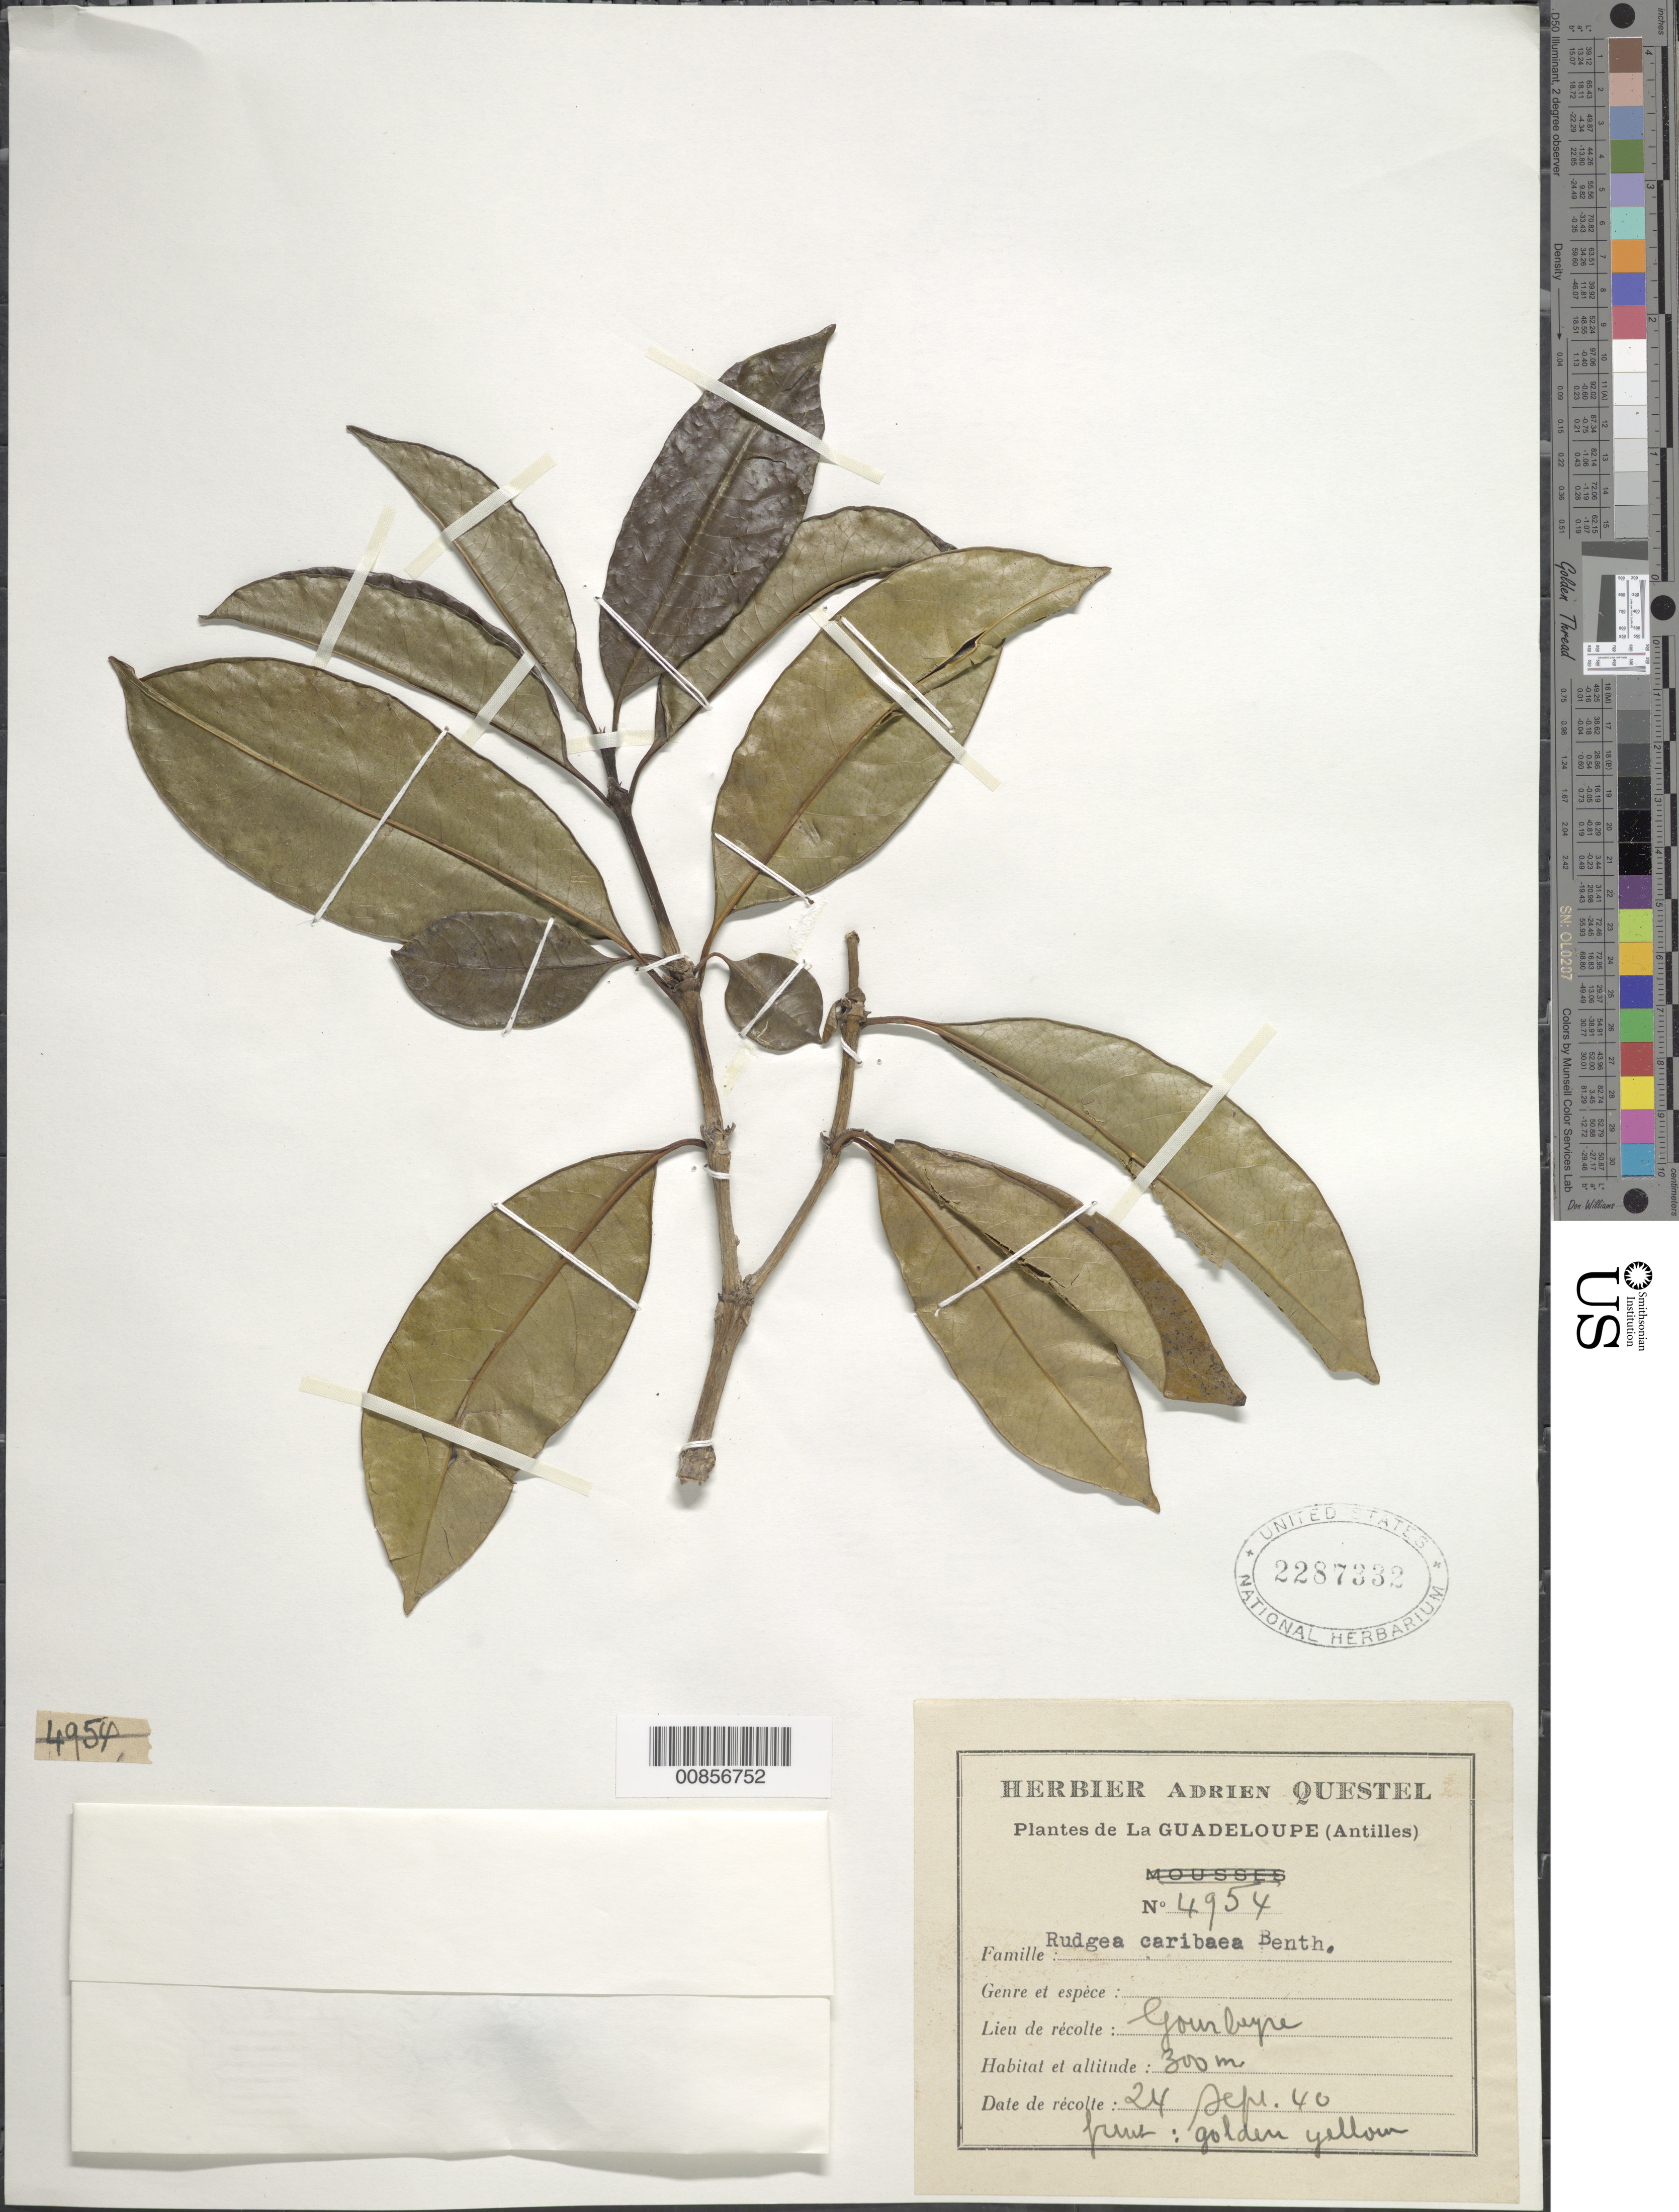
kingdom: Plantae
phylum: Tracheophyta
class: Magnoliopsida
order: Gentianales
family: Rubiaceae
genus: Rudgea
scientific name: Rudgea citrifolia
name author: (Sw.) K. Schum.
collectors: A. Questel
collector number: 4954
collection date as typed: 24 Sep 1940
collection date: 1940-09-24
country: Guadeloupe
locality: Gourbeyre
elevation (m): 300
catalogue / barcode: US 2287332